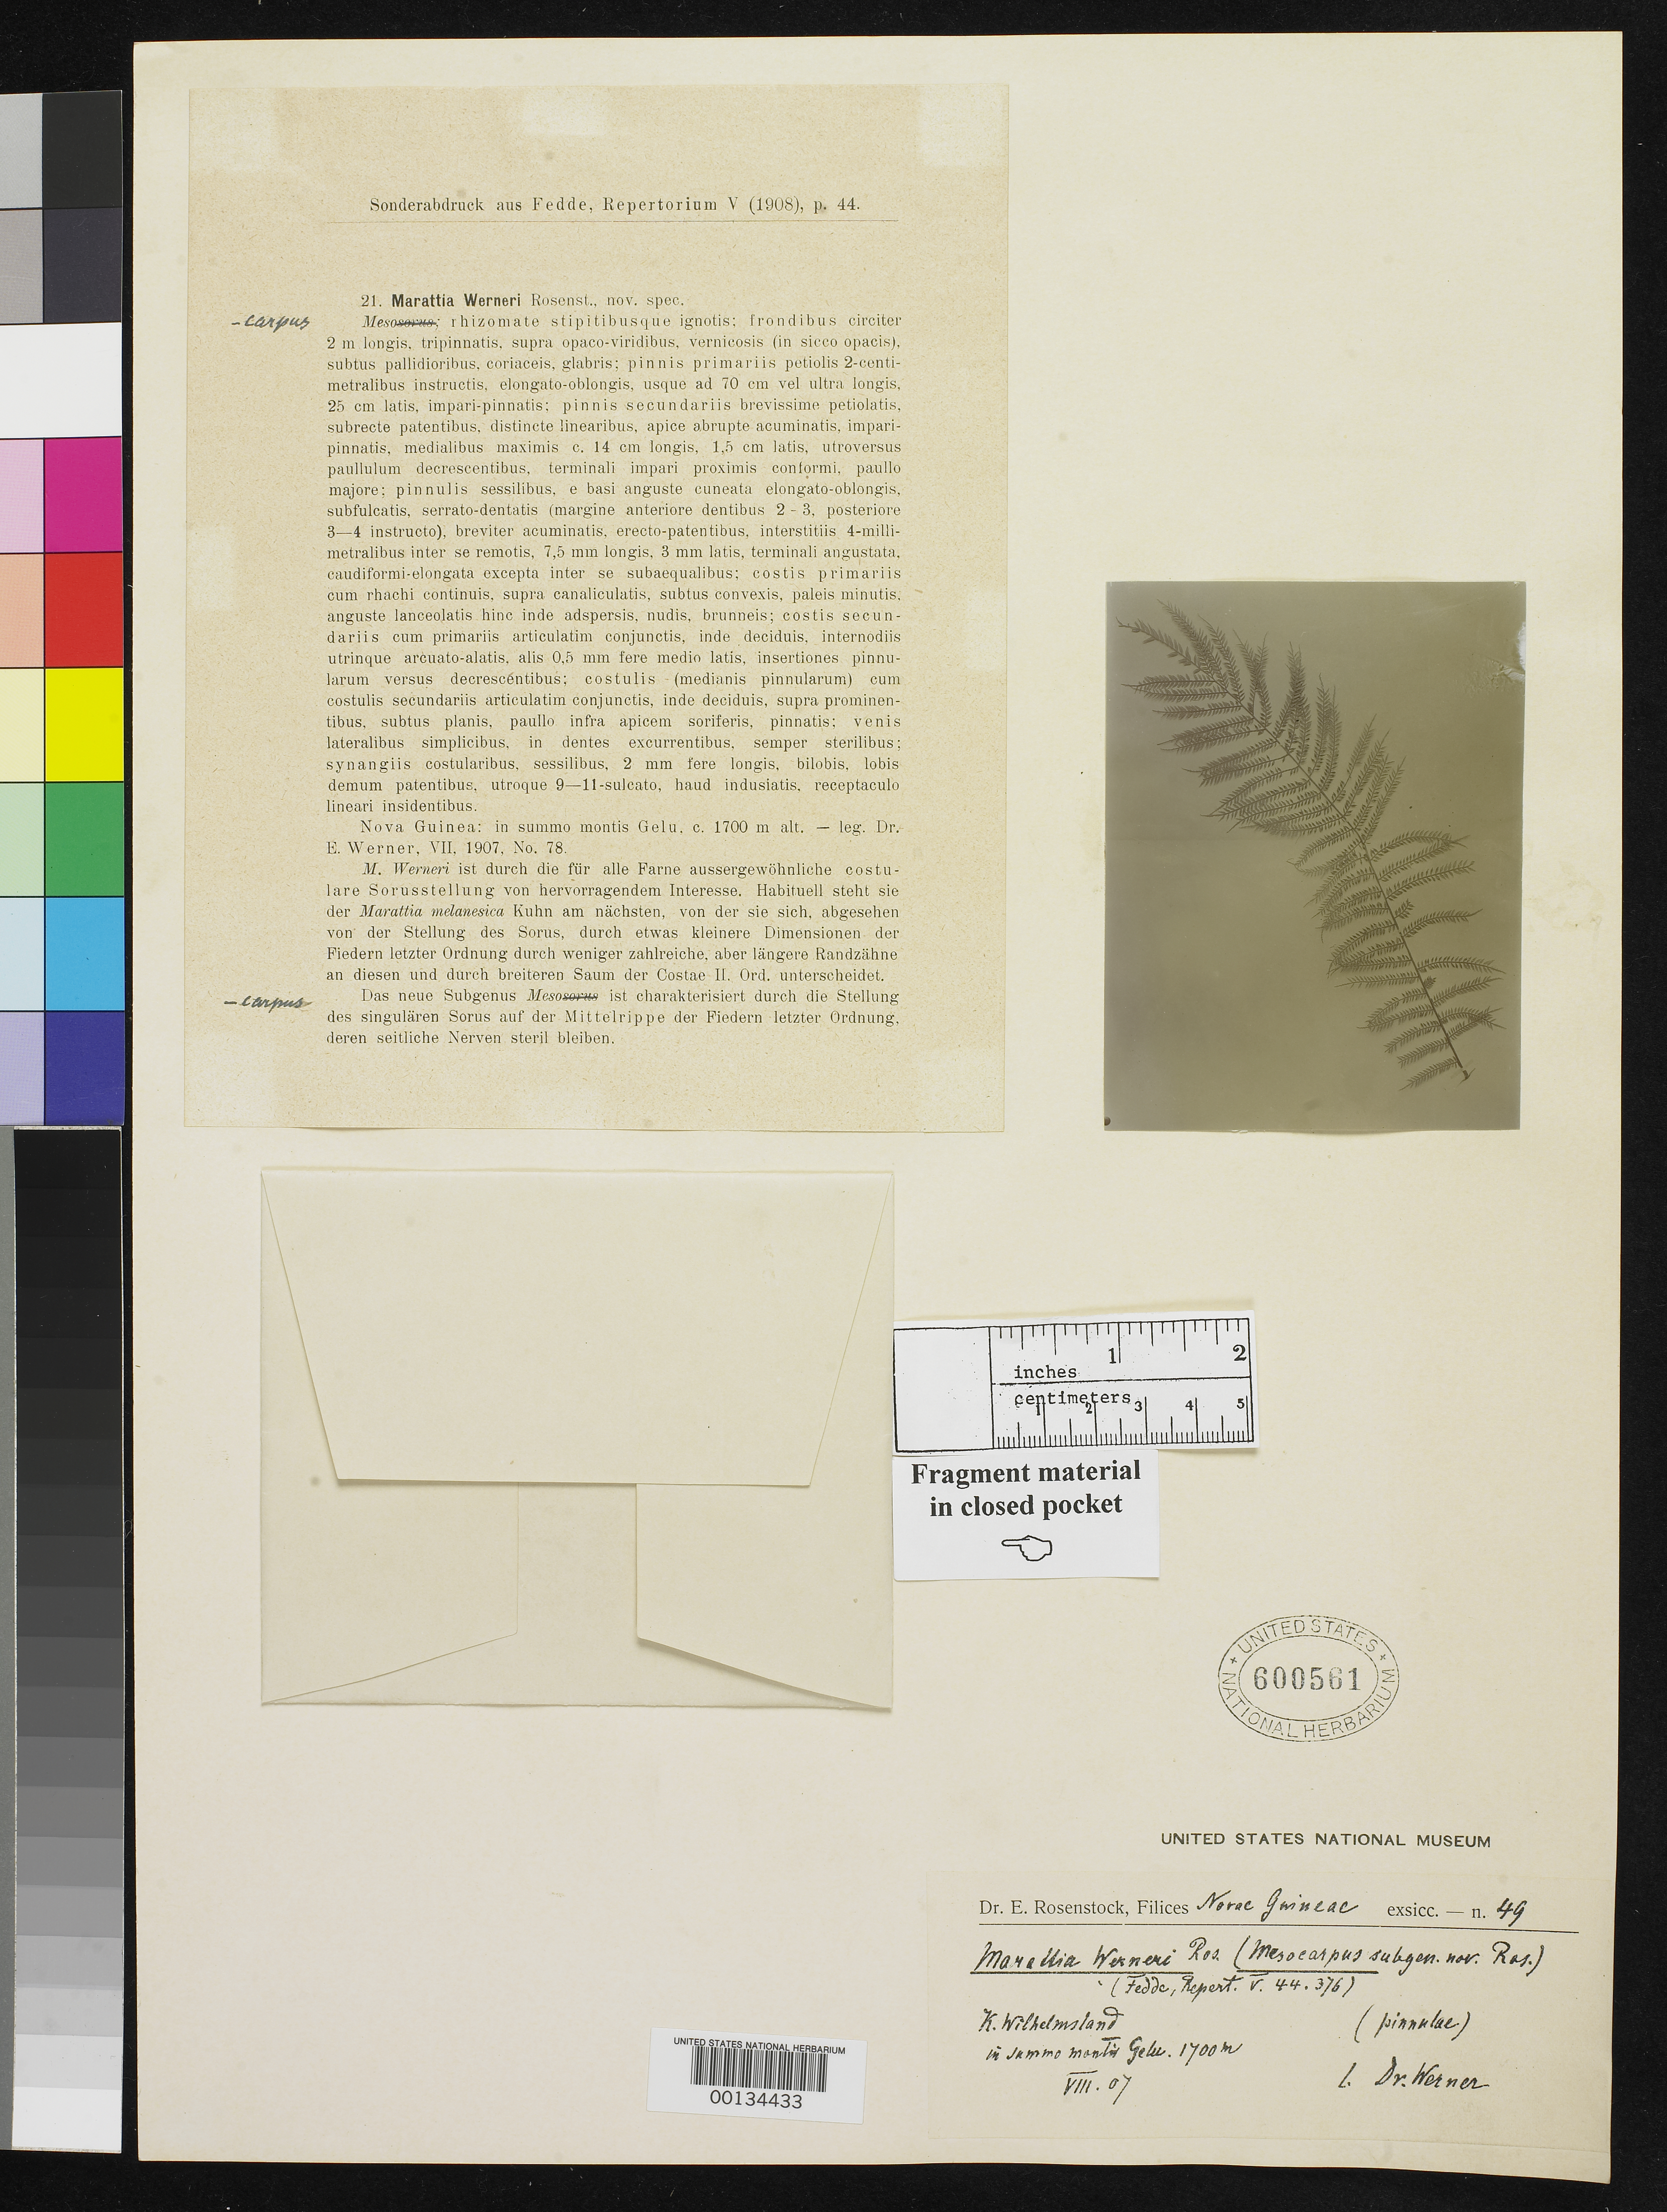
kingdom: Plantae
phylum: Tracheophyta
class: Polypodiopsida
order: Marattiales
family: Marattiaceae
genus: Marattia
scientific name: Marattia werneri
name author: Rosenst.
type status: Type Collection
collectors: K. Werner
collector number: Rosenstock Exsicc. 49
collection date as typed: Aug 1907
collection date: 1907-08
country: Papua New Guinea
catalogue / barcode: US 600561